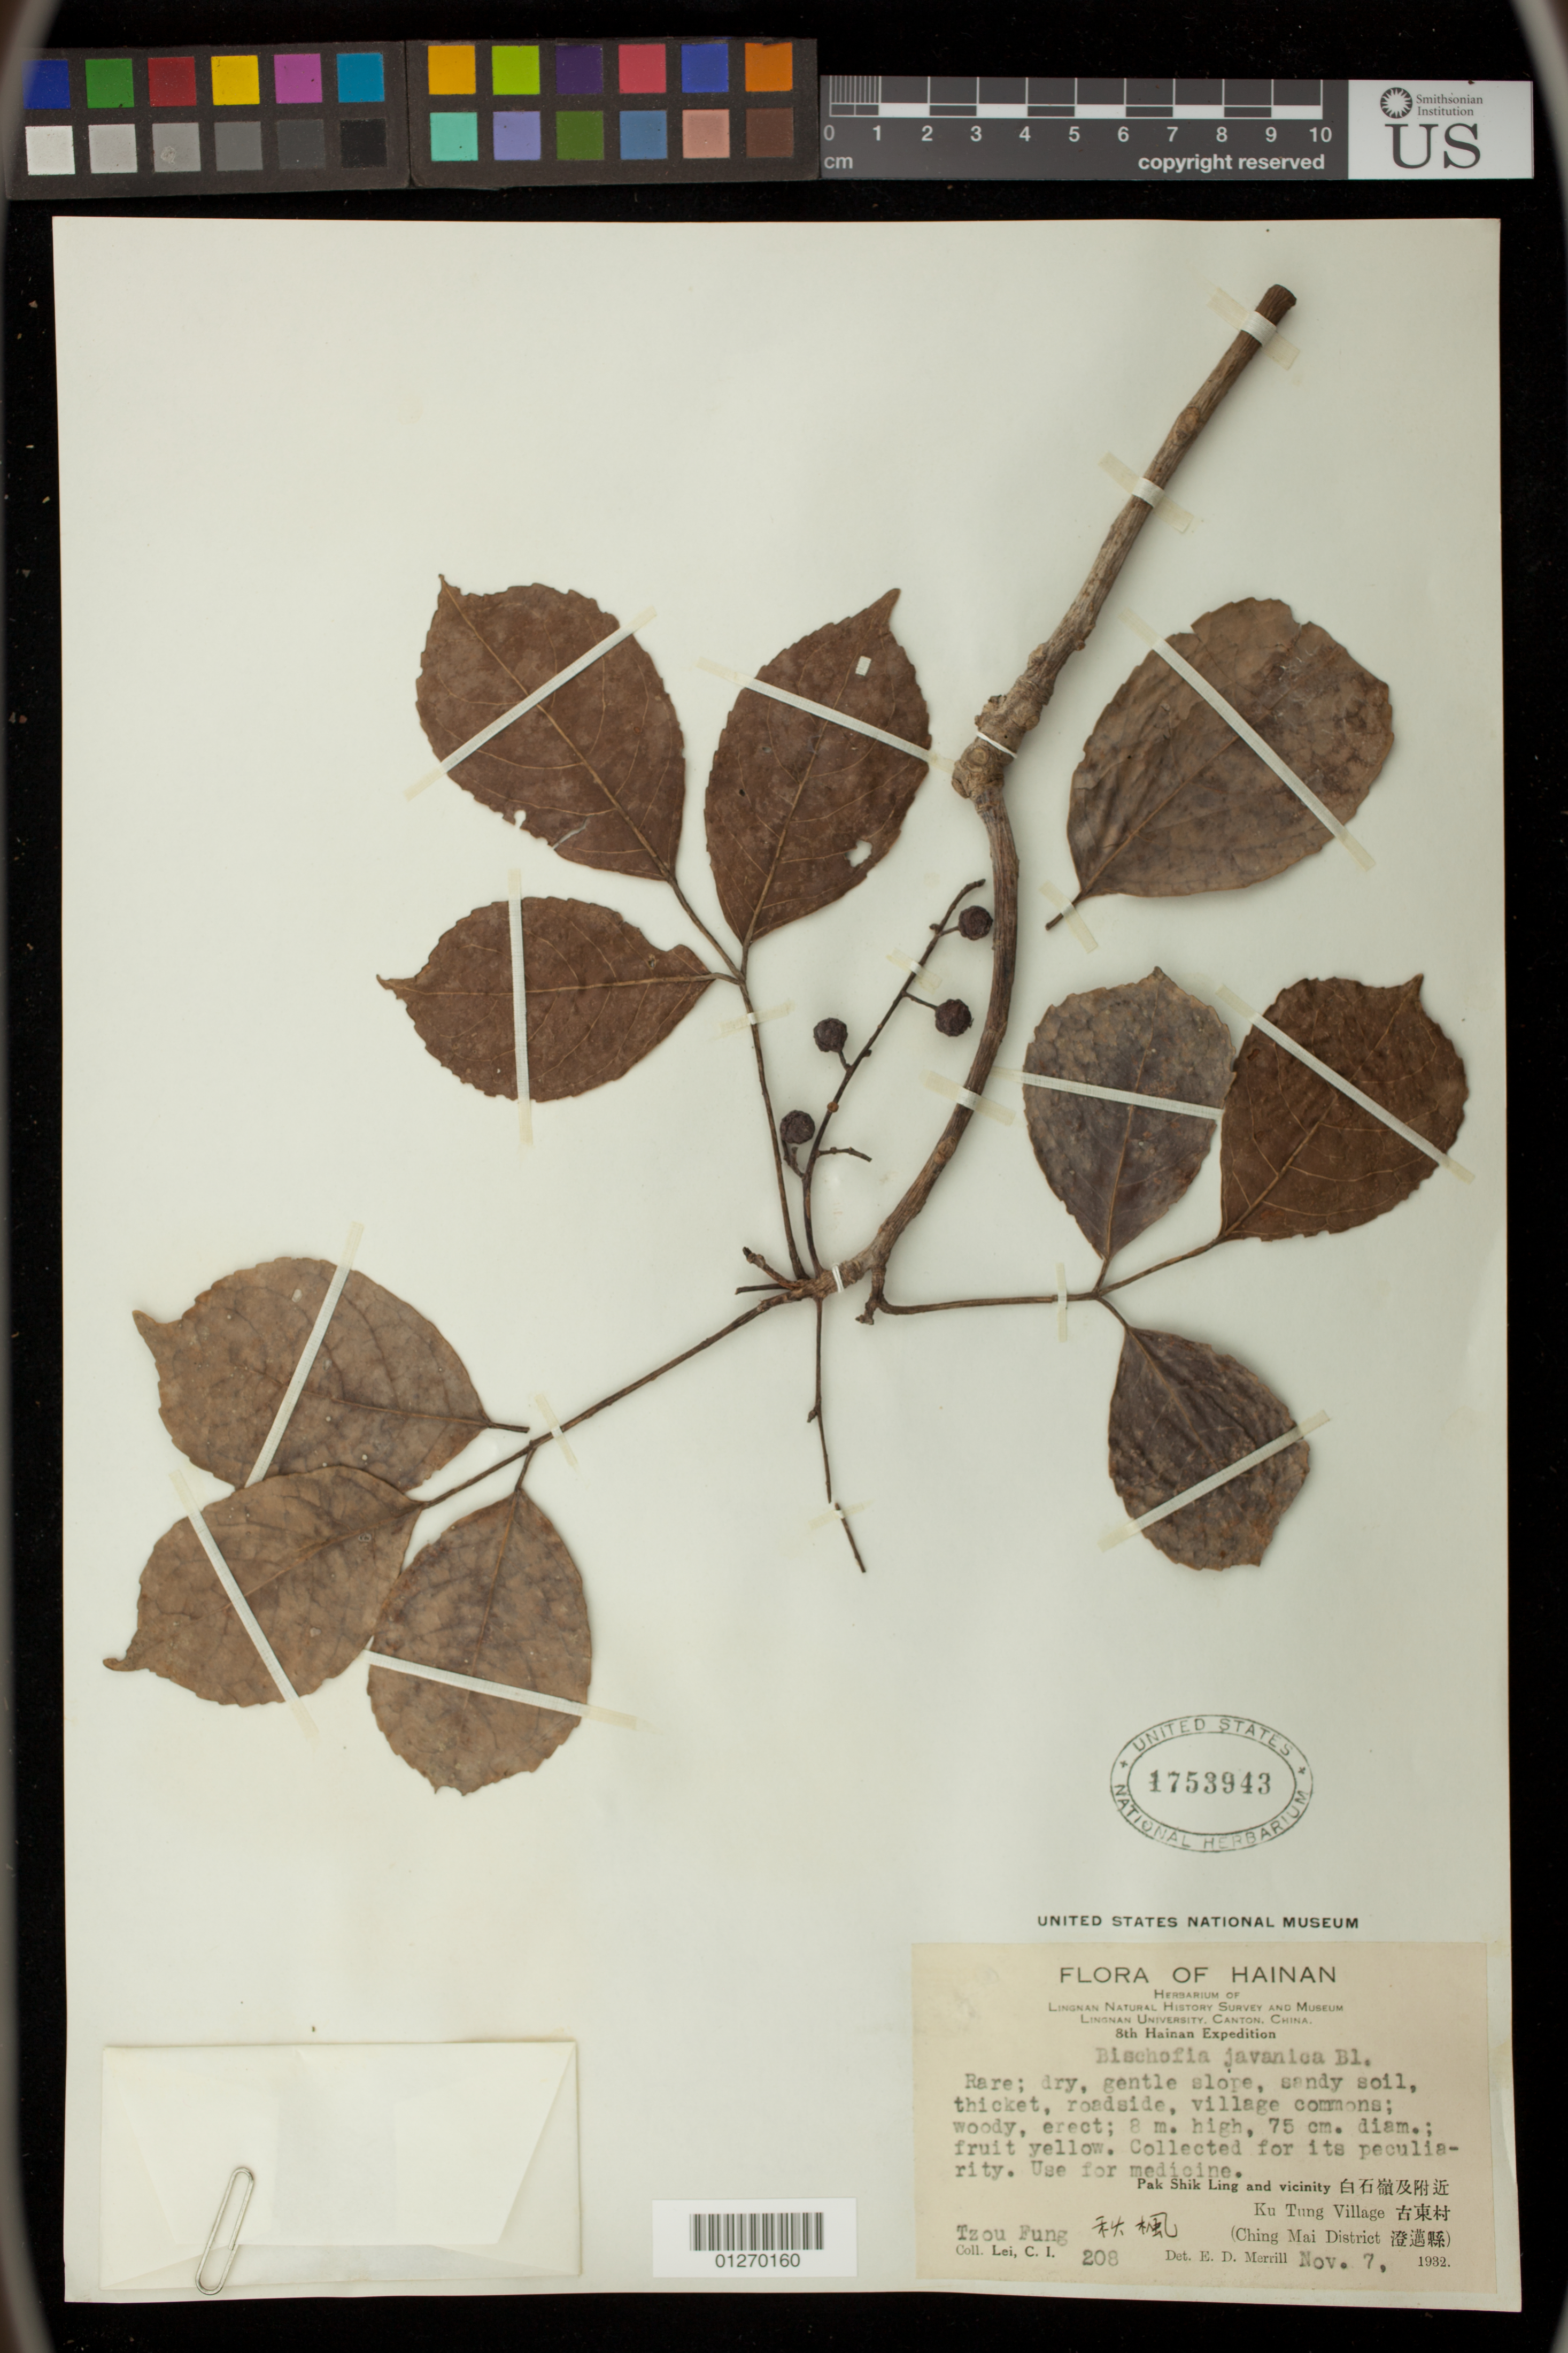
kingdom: Plantae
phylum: Tracheophyta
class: Magnoliopsida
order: Malpighiales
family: Phyllanthaceae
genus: Bischofia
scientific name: Bischofia javanica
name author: Blume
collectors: C. I. Lei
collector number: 208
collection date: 1932-11-07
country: China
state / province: Hainan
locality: Pak Shik Ling and vicinity, Ku Tung Village (Ching Mai District)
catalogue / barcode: US 1753943